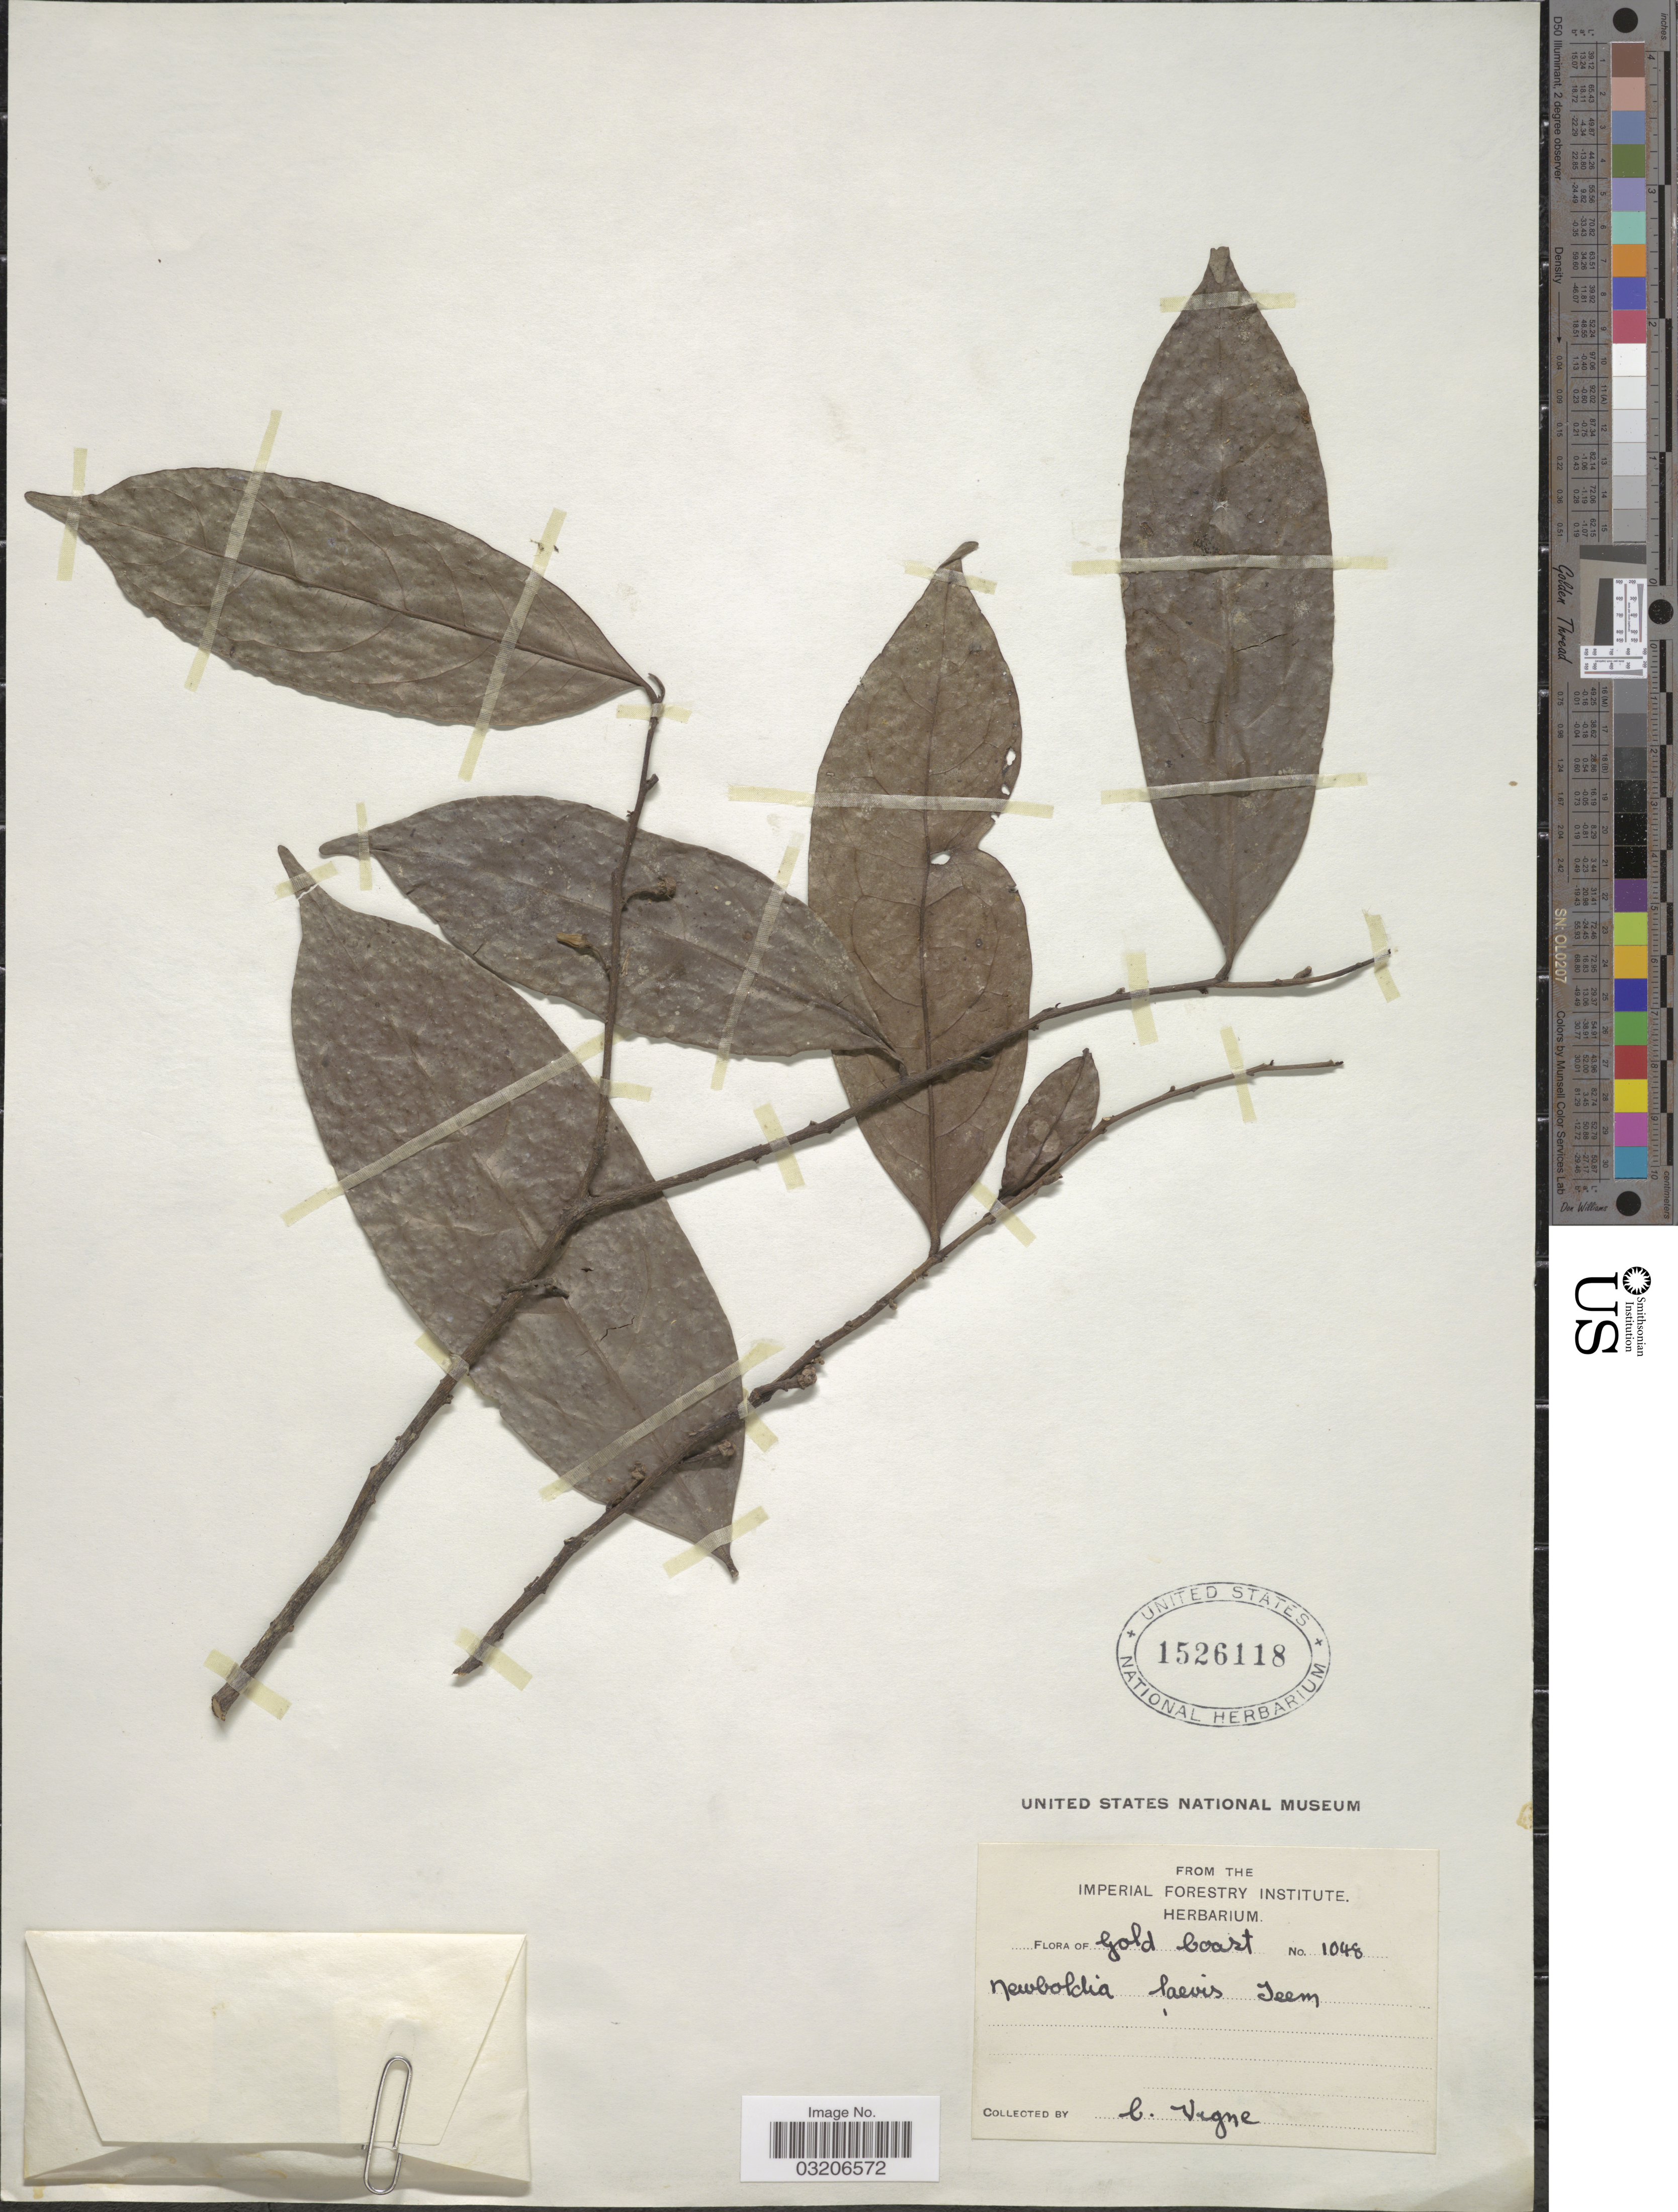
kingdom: Plantae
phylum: Tracheophyta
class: Magnoliopsida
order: Lamiales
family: Bignoniaceae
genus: Newbouldia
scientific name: Newbouldia laevis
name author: (P. Beauv.) Seem. ex Bureau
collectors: C. Vigne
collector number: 1048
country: Ghana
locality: Gold Coast.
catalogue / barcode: US 1526118